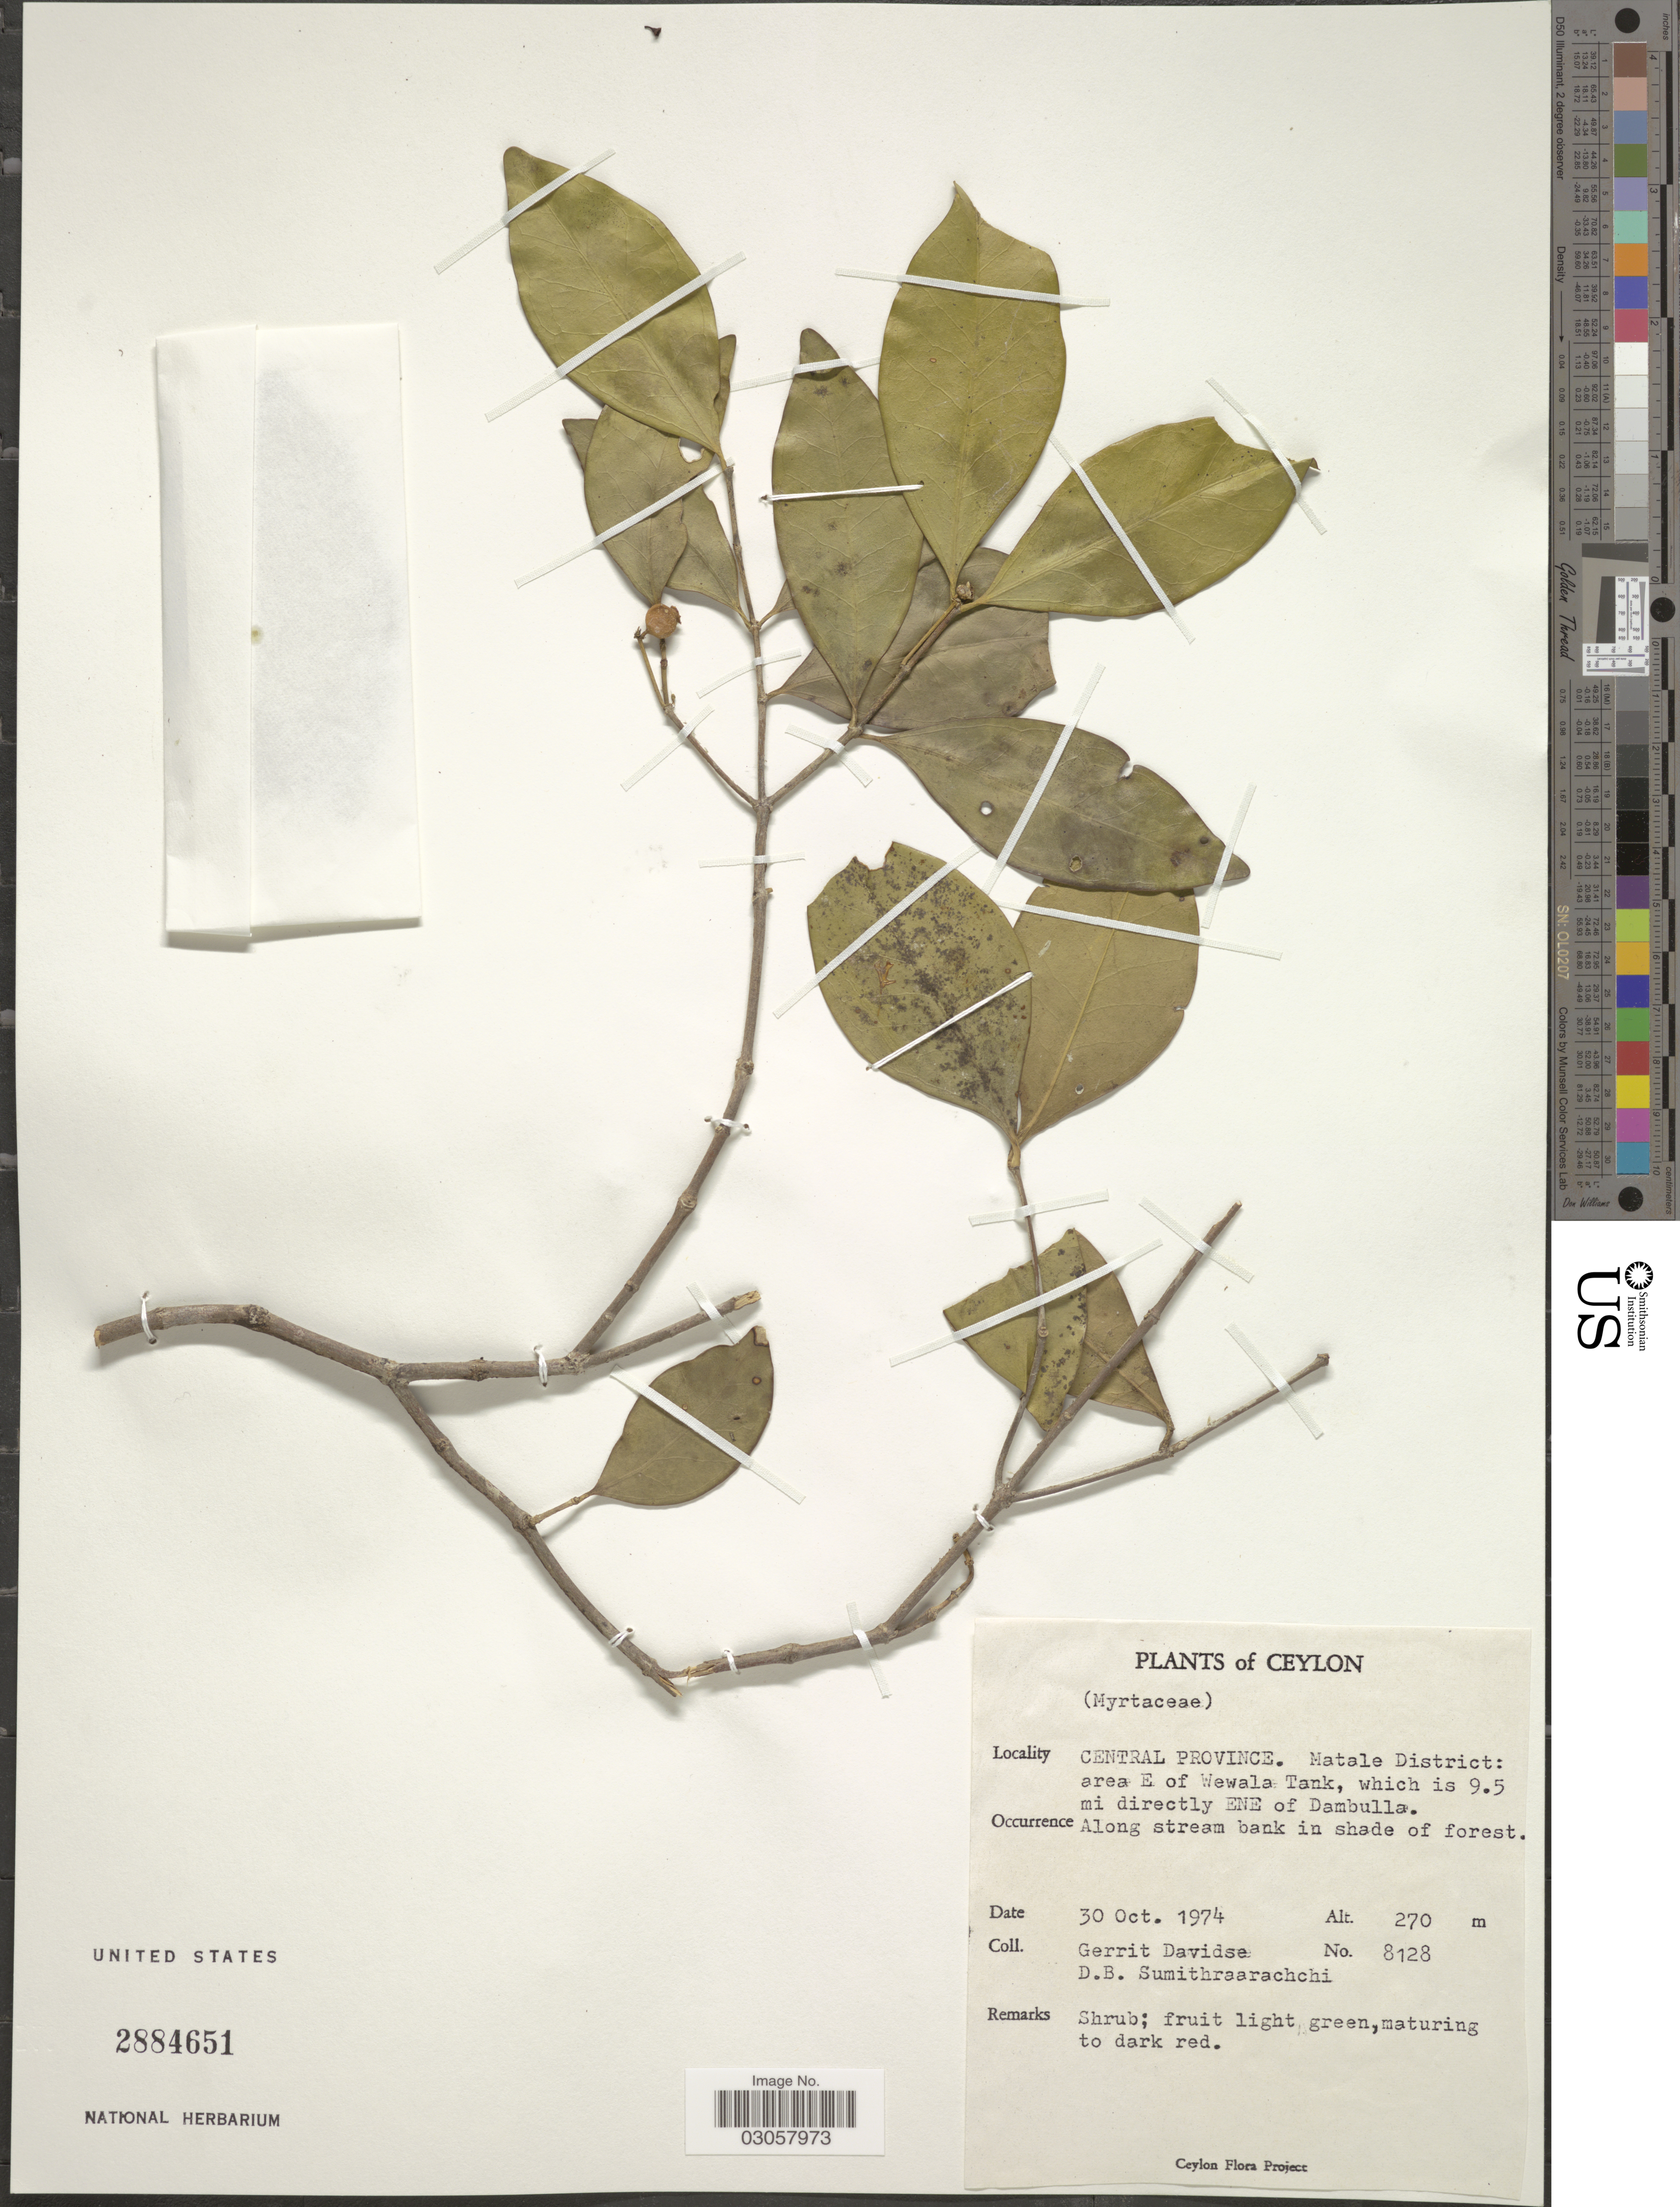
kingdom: Plantae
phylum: Tracheophyta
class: Magnoliopsida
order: Myrtales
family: Myrtaceae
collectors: G. Davidse & D. B. Sumithraarachchi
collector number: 8128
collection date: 1974-10-30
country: Sri Lanka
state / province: Central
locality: Ceylon. Matale District: area E of Wewala Tank, which is 9.5 mi directly ENE of Dambulla.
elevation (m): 270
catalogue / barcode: US 2884651